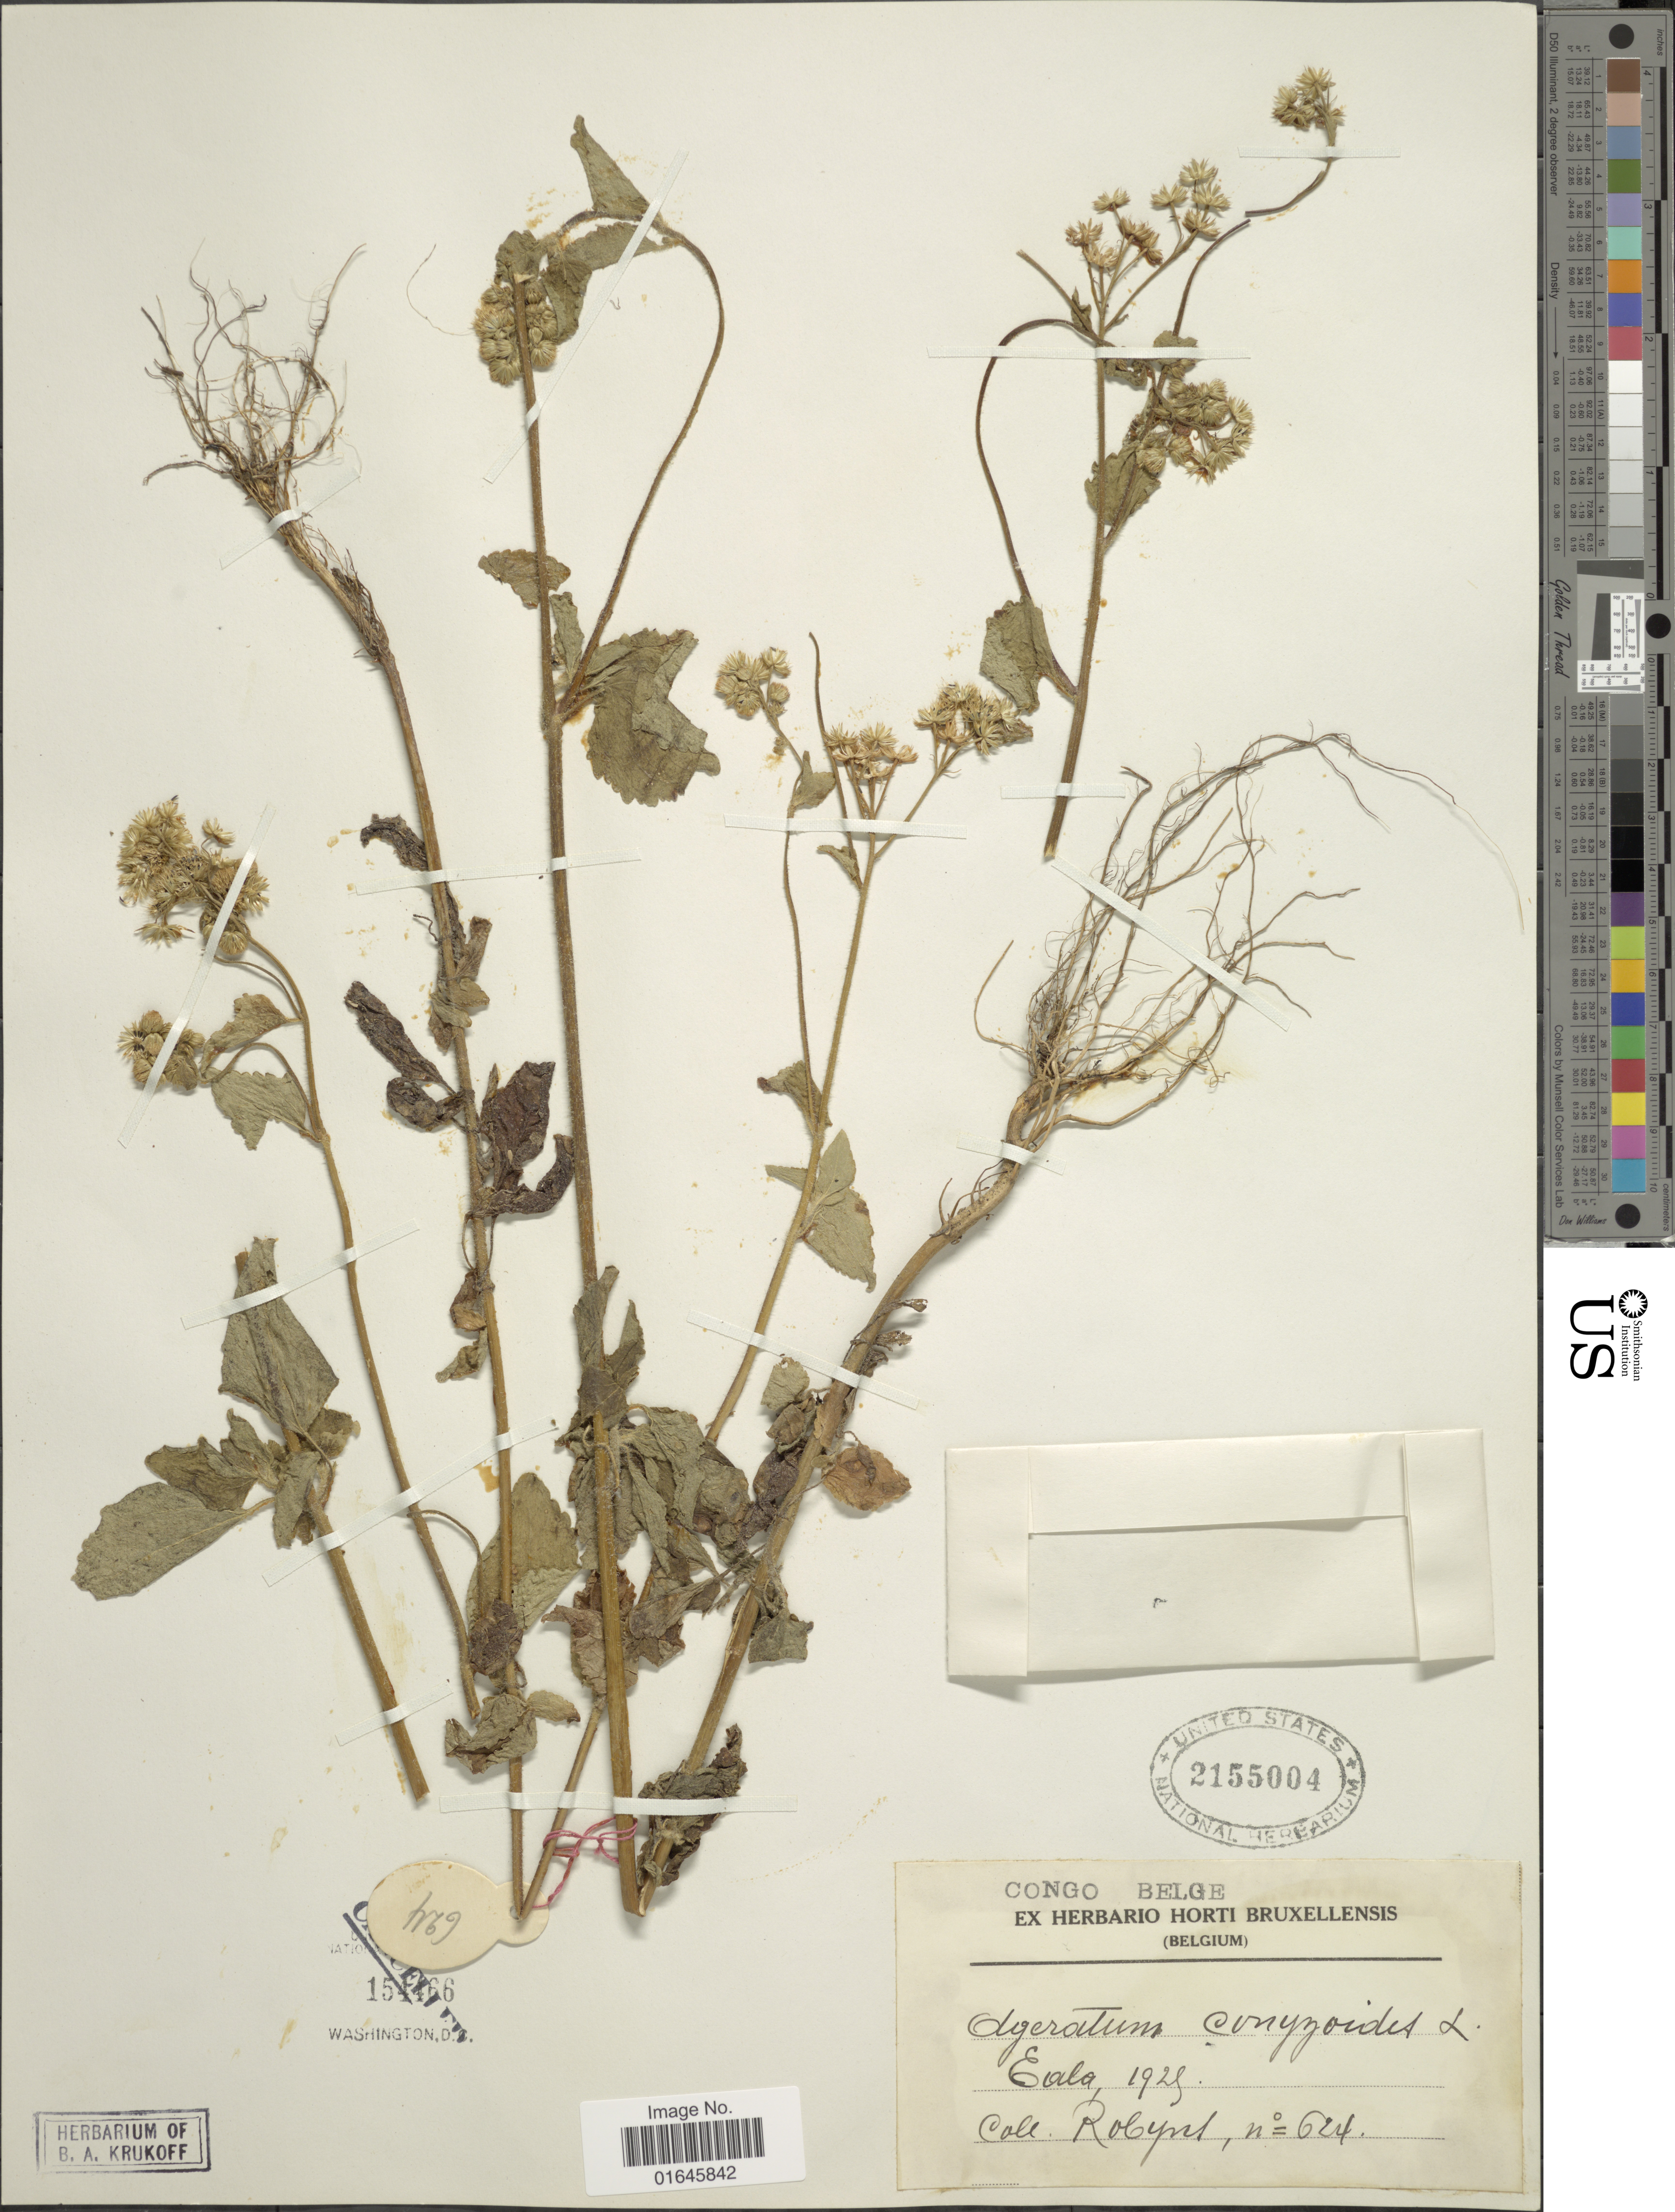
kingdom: Plantae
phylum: Tracheophyta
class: Magnoliopsida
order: Asterales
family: Asteraceae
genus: Ageratum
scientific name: Ageratum conyzoides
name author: L.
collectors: -. Robyns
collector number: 624*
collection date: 1929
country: Congo, Democratic Republic of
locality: Congo Belge, Eala.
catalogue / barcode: US 2155004